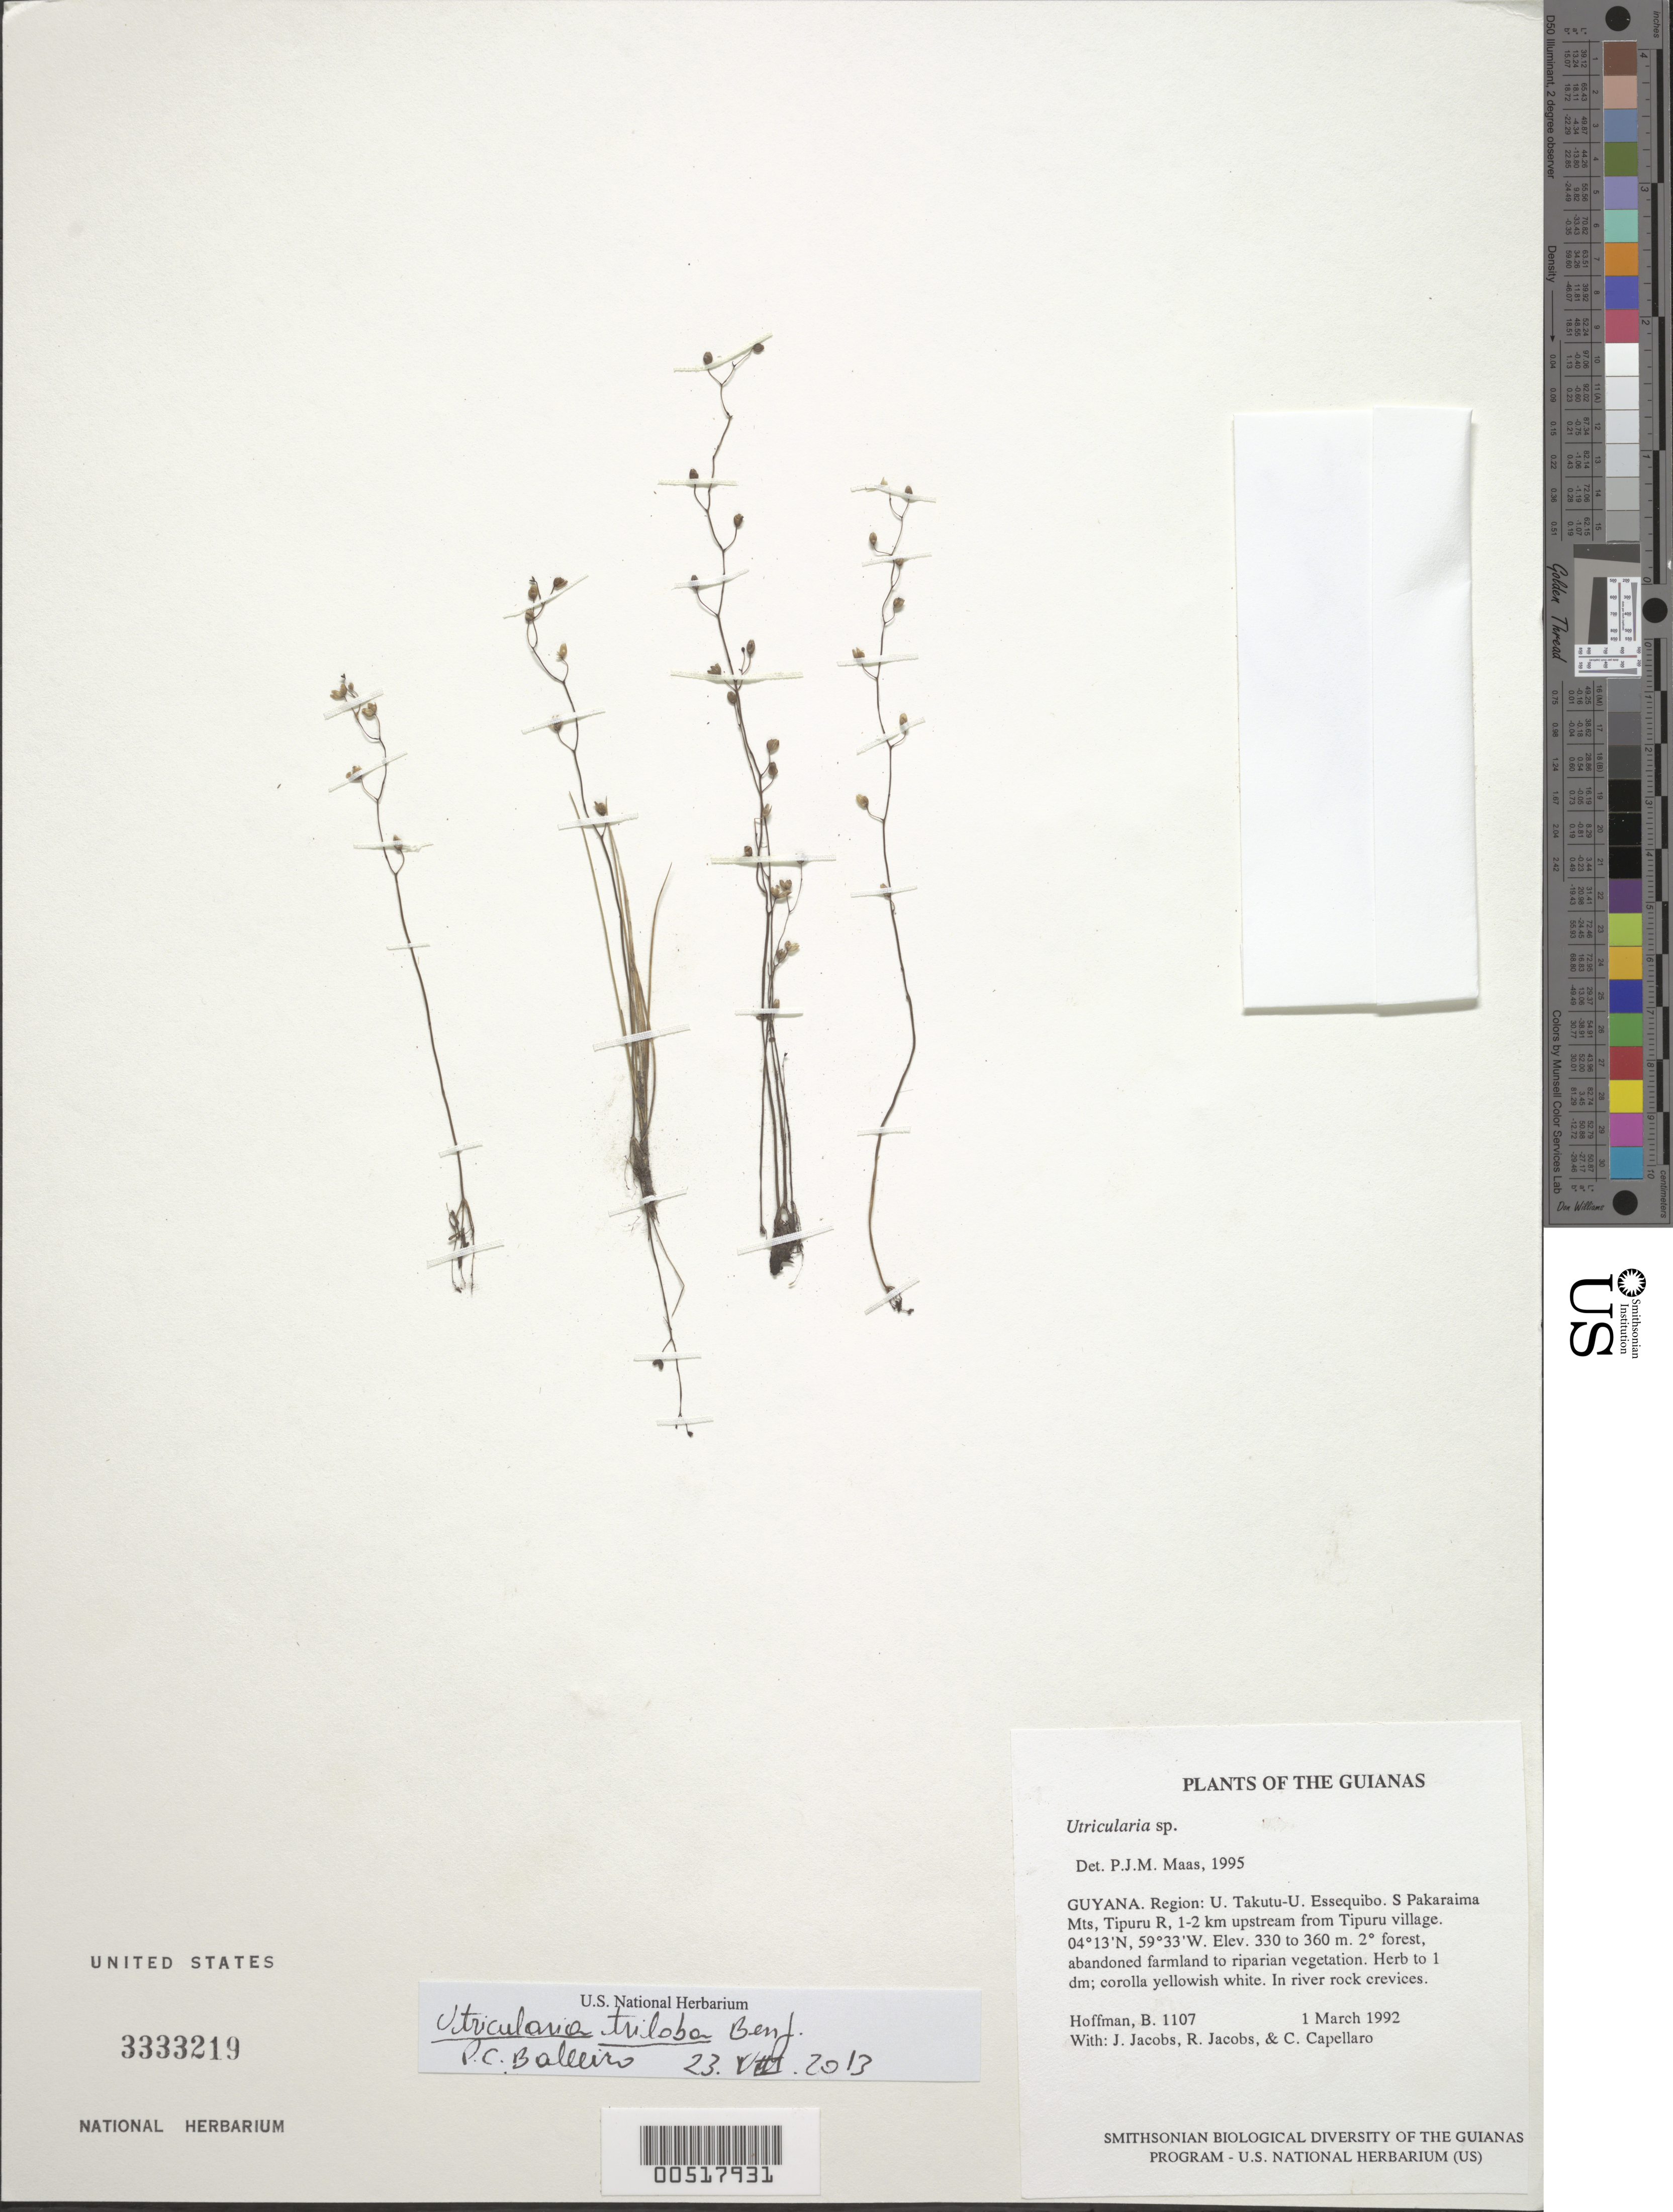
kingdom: Plantae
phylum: Tracheophyta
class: Magnoliopsida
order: Lamiales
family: Lentibulariaceae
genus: Utricularia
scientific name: Utricularia triloba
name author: Benj.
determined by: Alexander, Sarah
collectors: B. Hoffman, J. Jacobs, R. Jacobs & C. Capellaro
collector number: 1107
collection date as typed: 1 March 1992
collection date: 1992-03-01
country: Guyana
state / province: U. Takutu-U. Essequibo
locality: S Pakaraima Mts, Tipuru R., 1-2 km upstream from Tipuru Village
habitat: Secondary forest, abandoned farmland to riparian vegetation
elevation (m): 330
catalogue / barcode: US 3333219